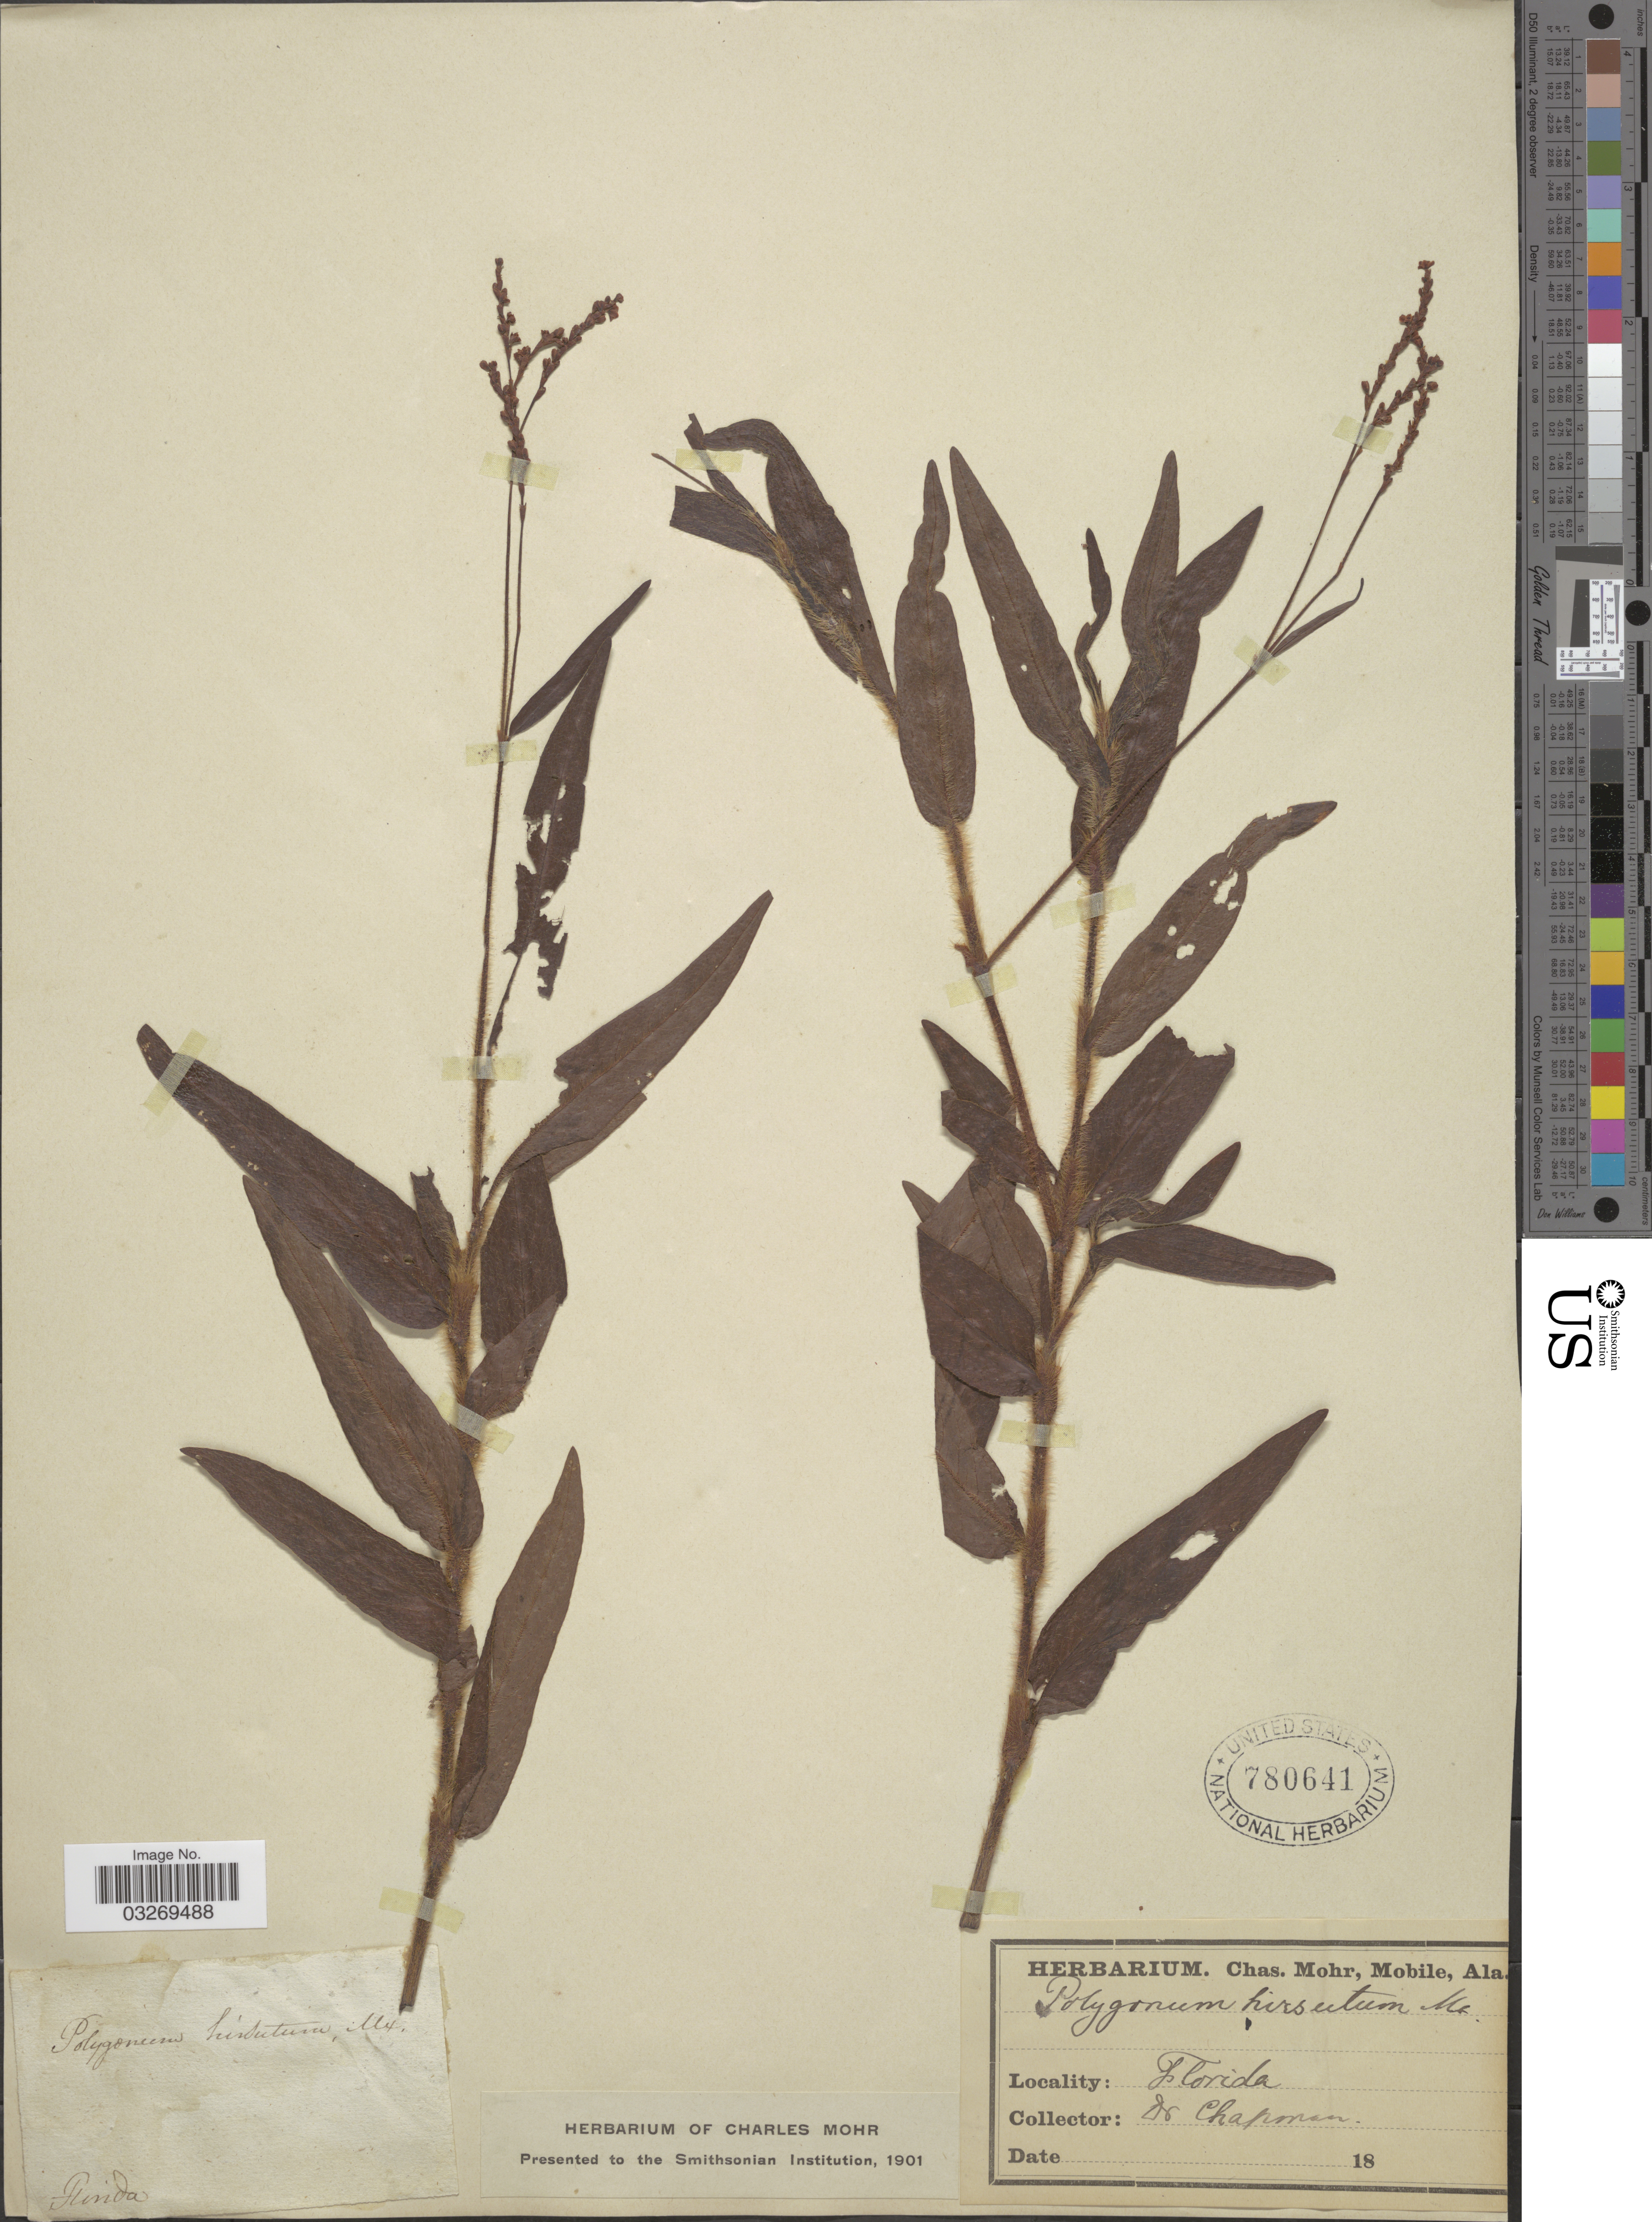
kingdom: Plantae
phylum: Tracheophyta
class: Magnoliopsida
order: Caryophyllales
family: Polygonaceae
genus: Persicaria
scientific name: Persicaria hirsuta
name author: (Walter) Small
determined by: Atha, D. E.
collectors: Chapman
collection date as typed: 18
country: United States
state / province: Florida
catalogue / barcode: US 780641